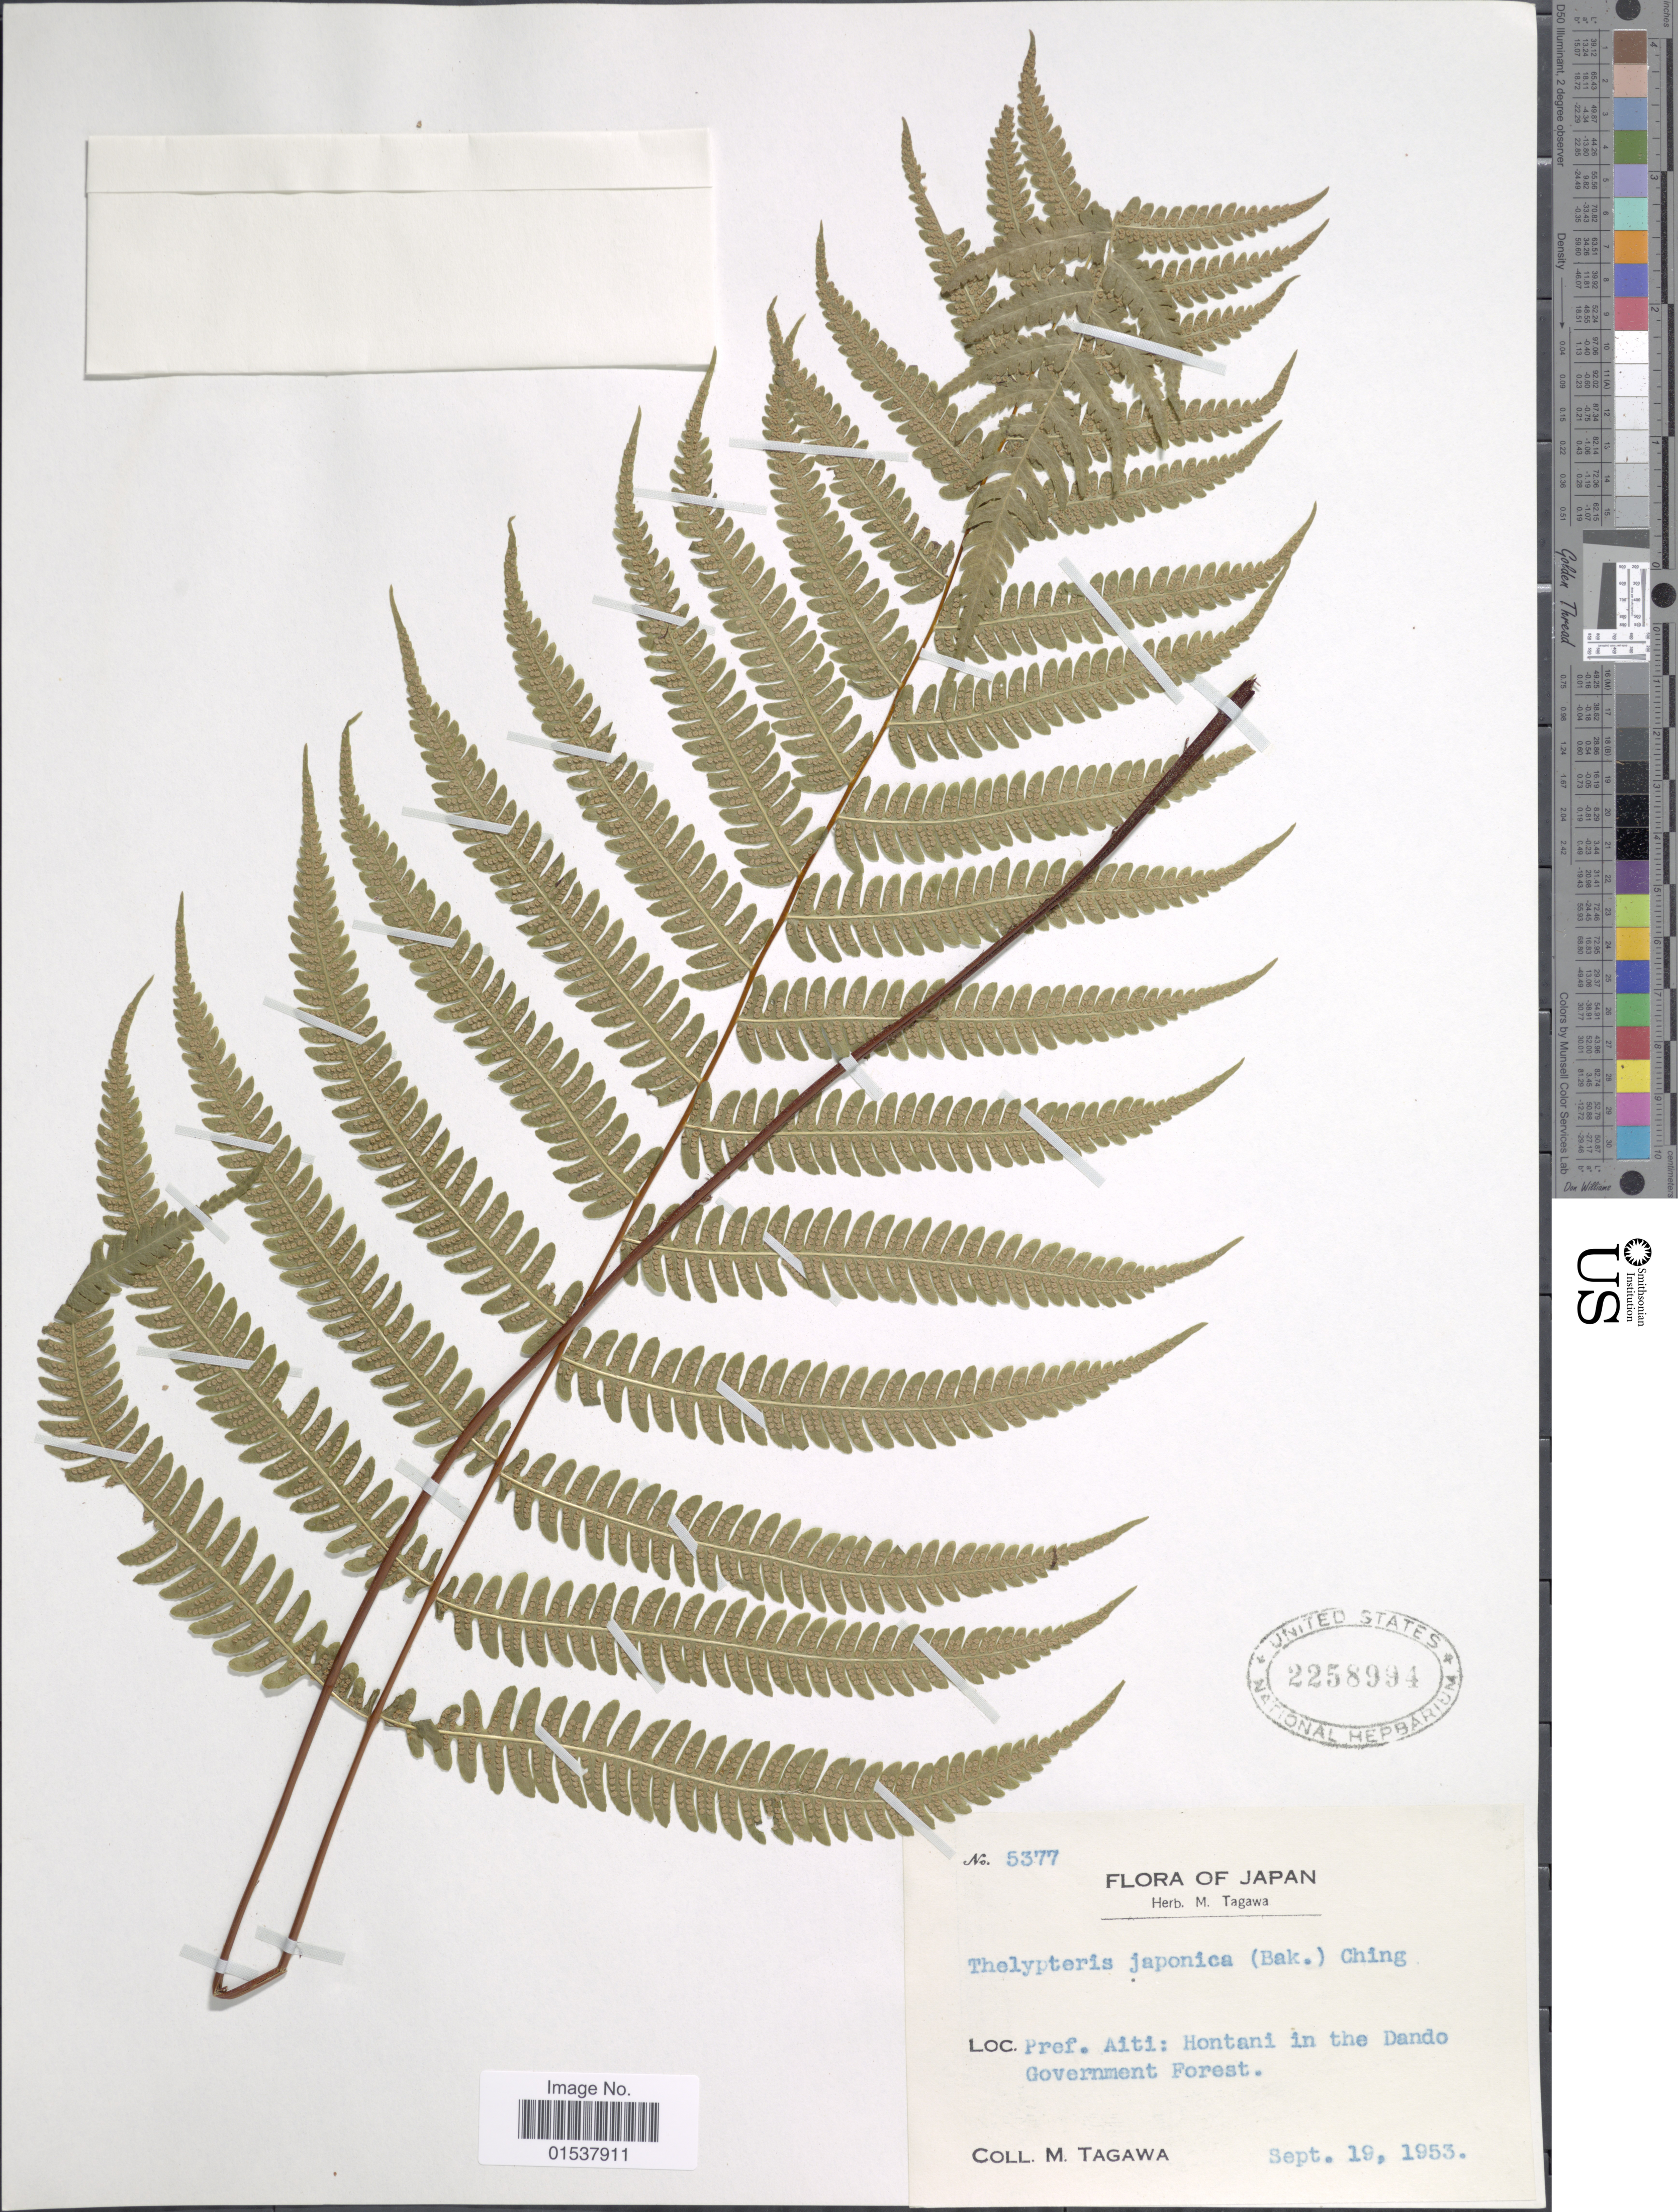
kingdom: Plantae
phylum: Tracheophyta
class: Polypodiopsida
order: Polypodiales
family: Thelypteridaceae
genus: Parathelypteris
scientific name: Parathelypteris japonica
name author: (Baker) Ching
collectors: M. Tagawa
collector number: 5377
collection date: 1953-09-19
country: Japan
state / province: Aiti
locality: Pref. Aiti: Hontani in the Dando Government Forest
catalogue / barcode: US 2258994